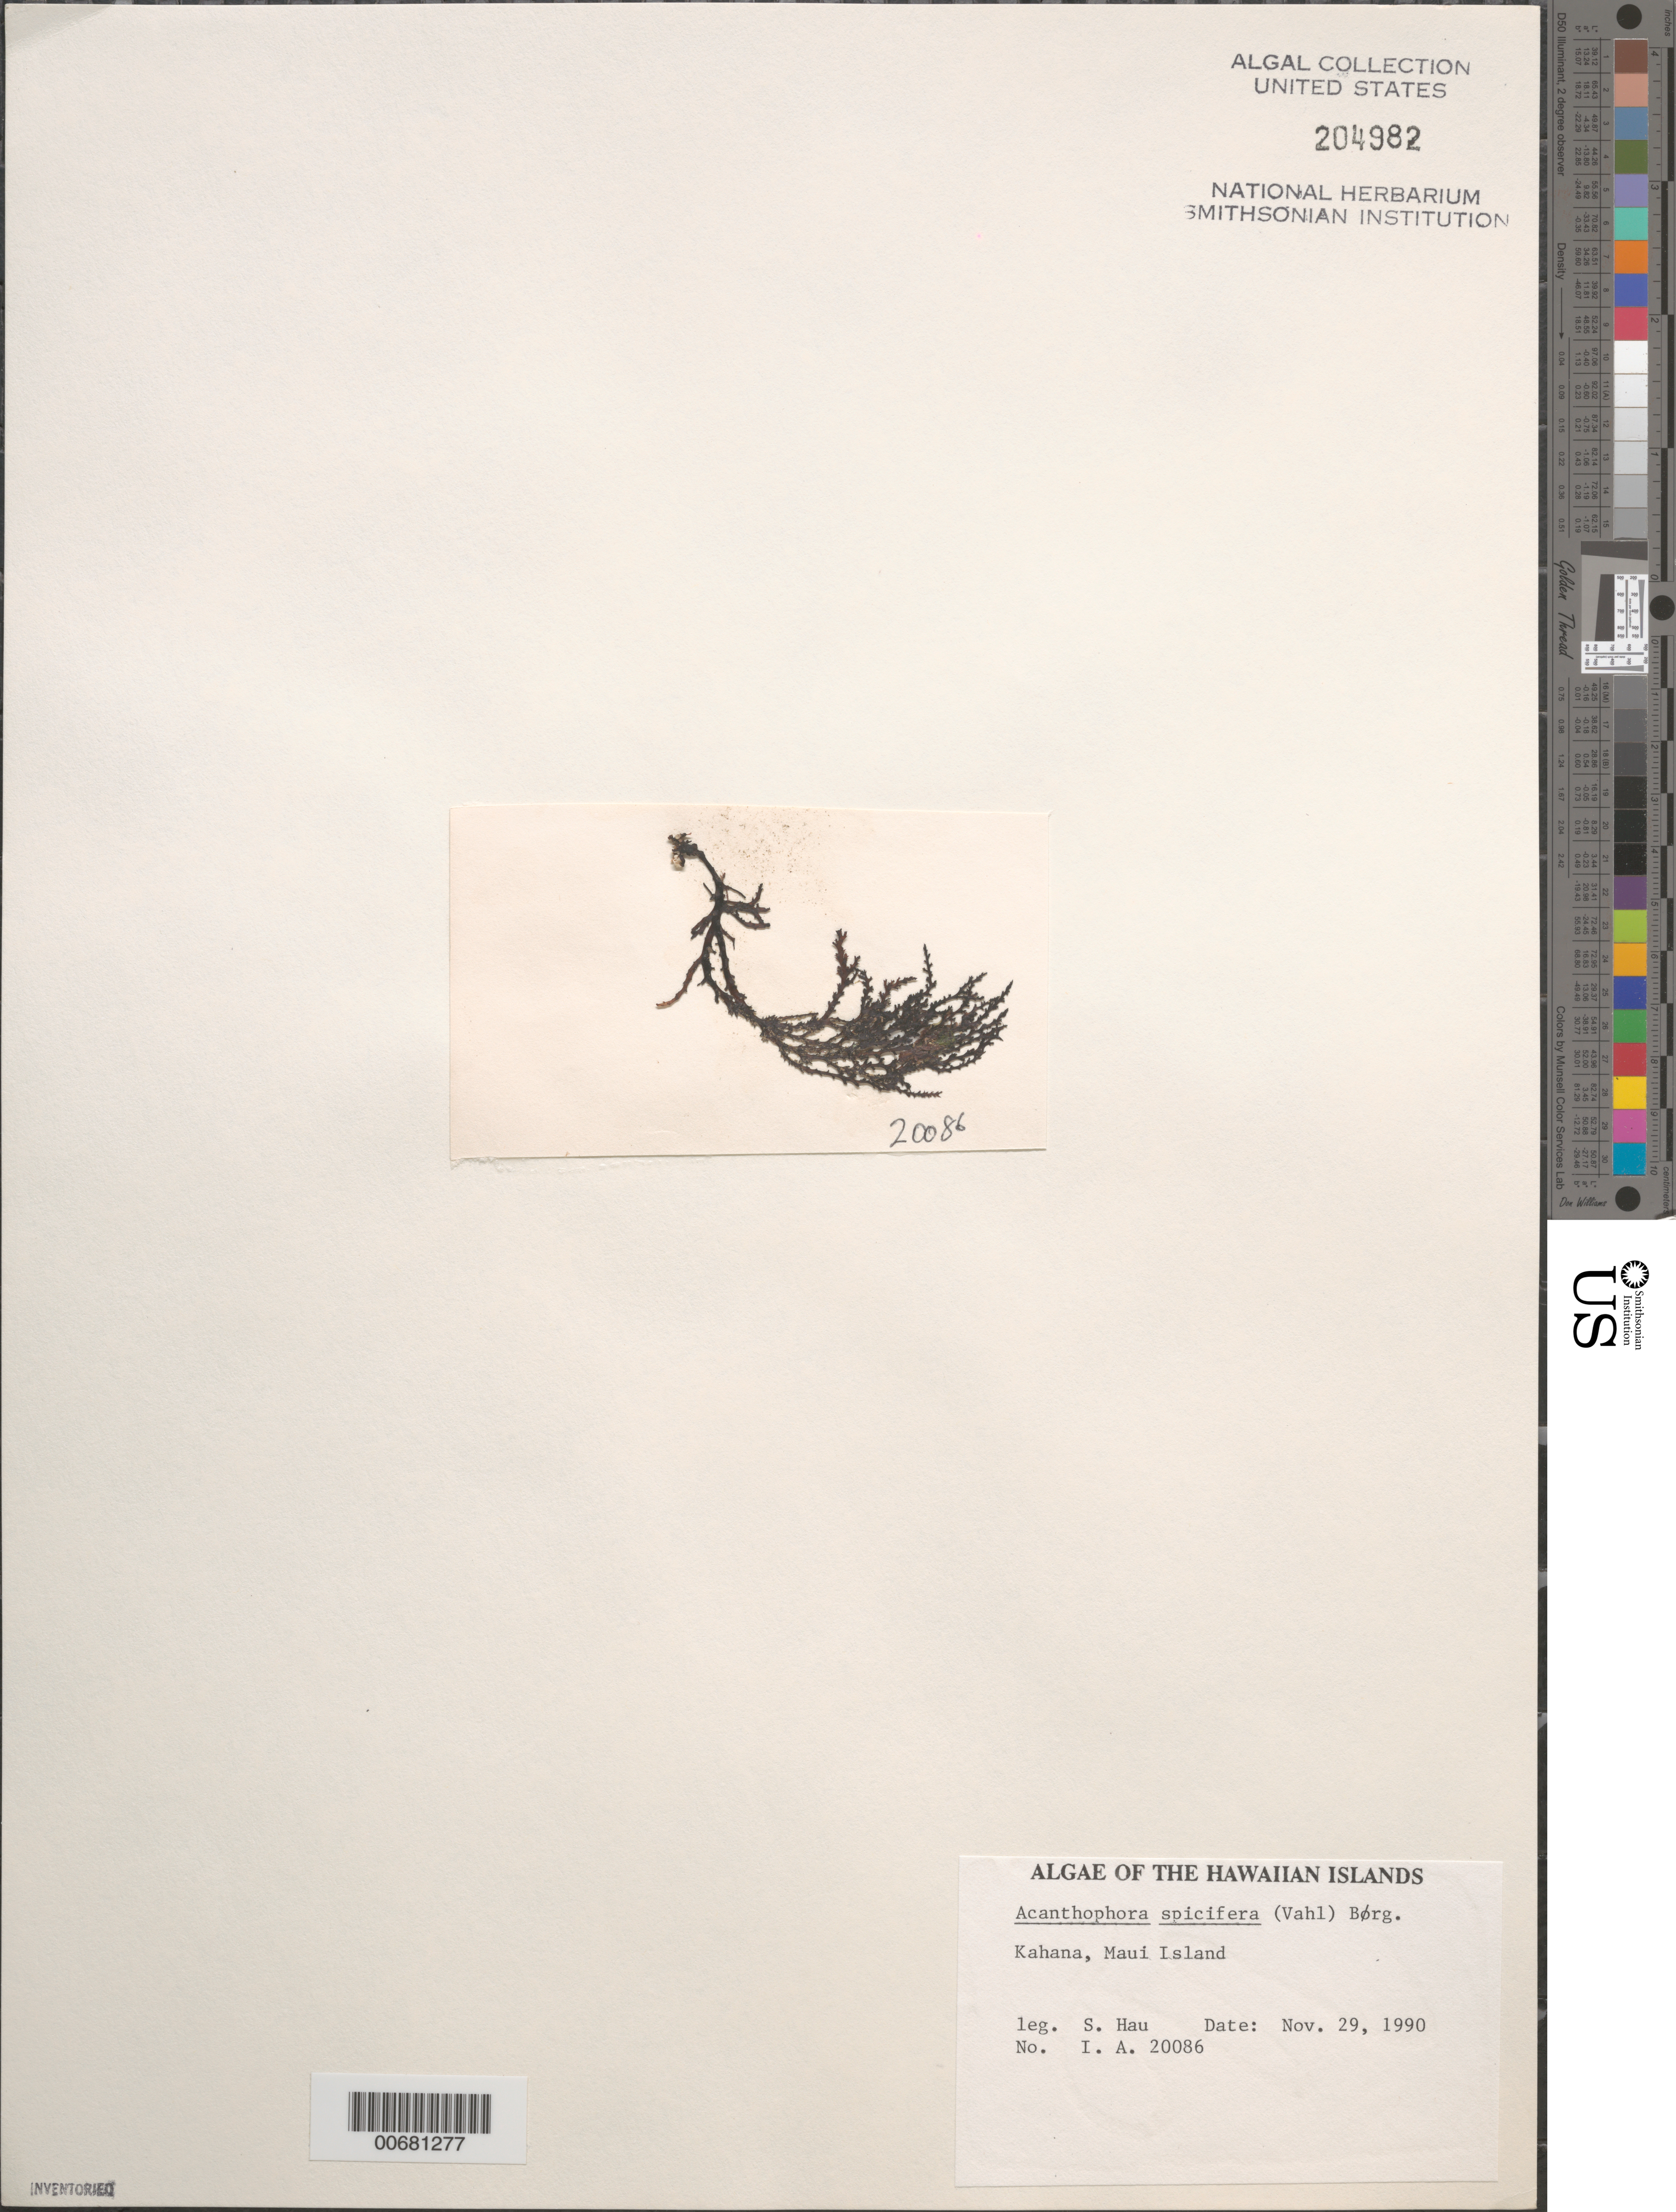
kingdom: Plantae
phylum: Rhodophyta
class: Florideophyceae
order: Ceramiales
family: Rhodomelaceae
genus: Acanthophora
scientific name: Acanthophora spicifera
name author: (Vahl) Børgesen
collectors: S. Hau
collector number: IAA 20086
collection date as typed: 29 Nov 1990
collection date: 1990-11-29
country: United States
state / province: Hawaii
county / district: Maui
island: Maui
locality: Kahana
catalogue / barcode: US 204982